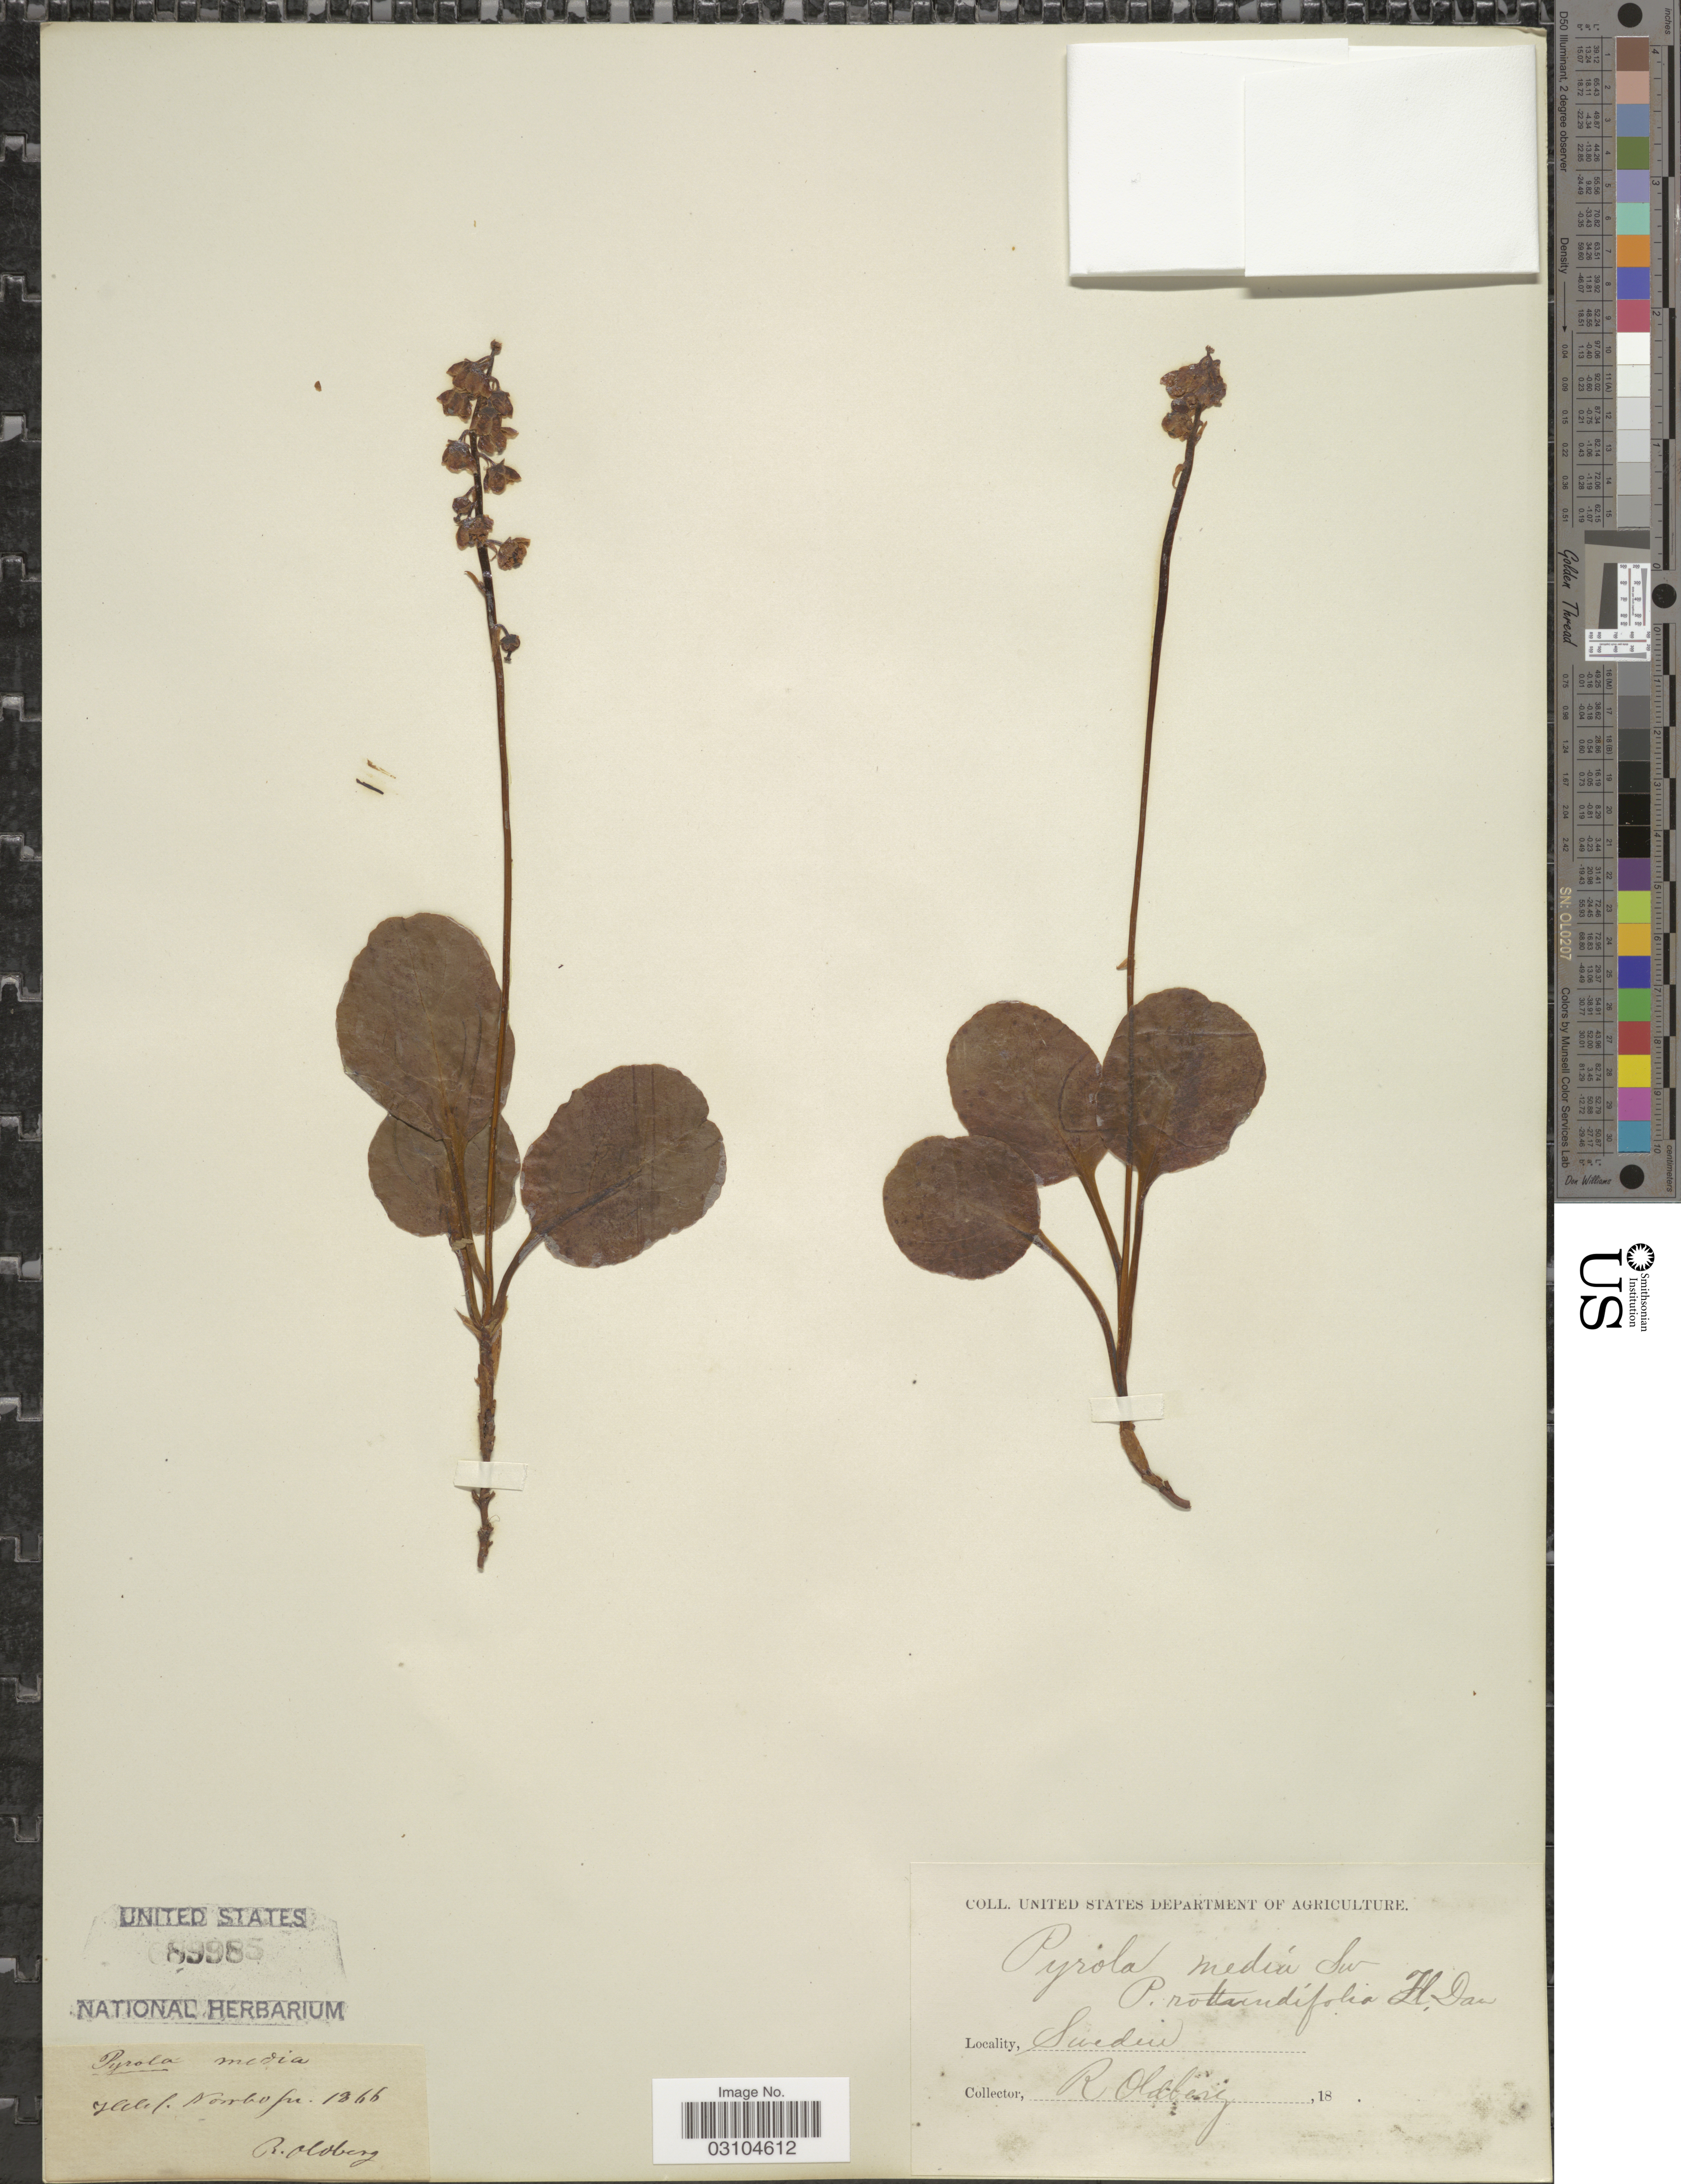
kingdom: Plantae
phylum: Tracheophyta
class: Magnoliopsida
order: Ericales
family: Ericaceae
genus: Pyrola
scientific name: Pyrola media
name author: Sw.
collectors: R. Oldberg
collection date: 1866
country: Sweden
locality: Helif. Norrbo pr.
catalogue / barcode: US 289985